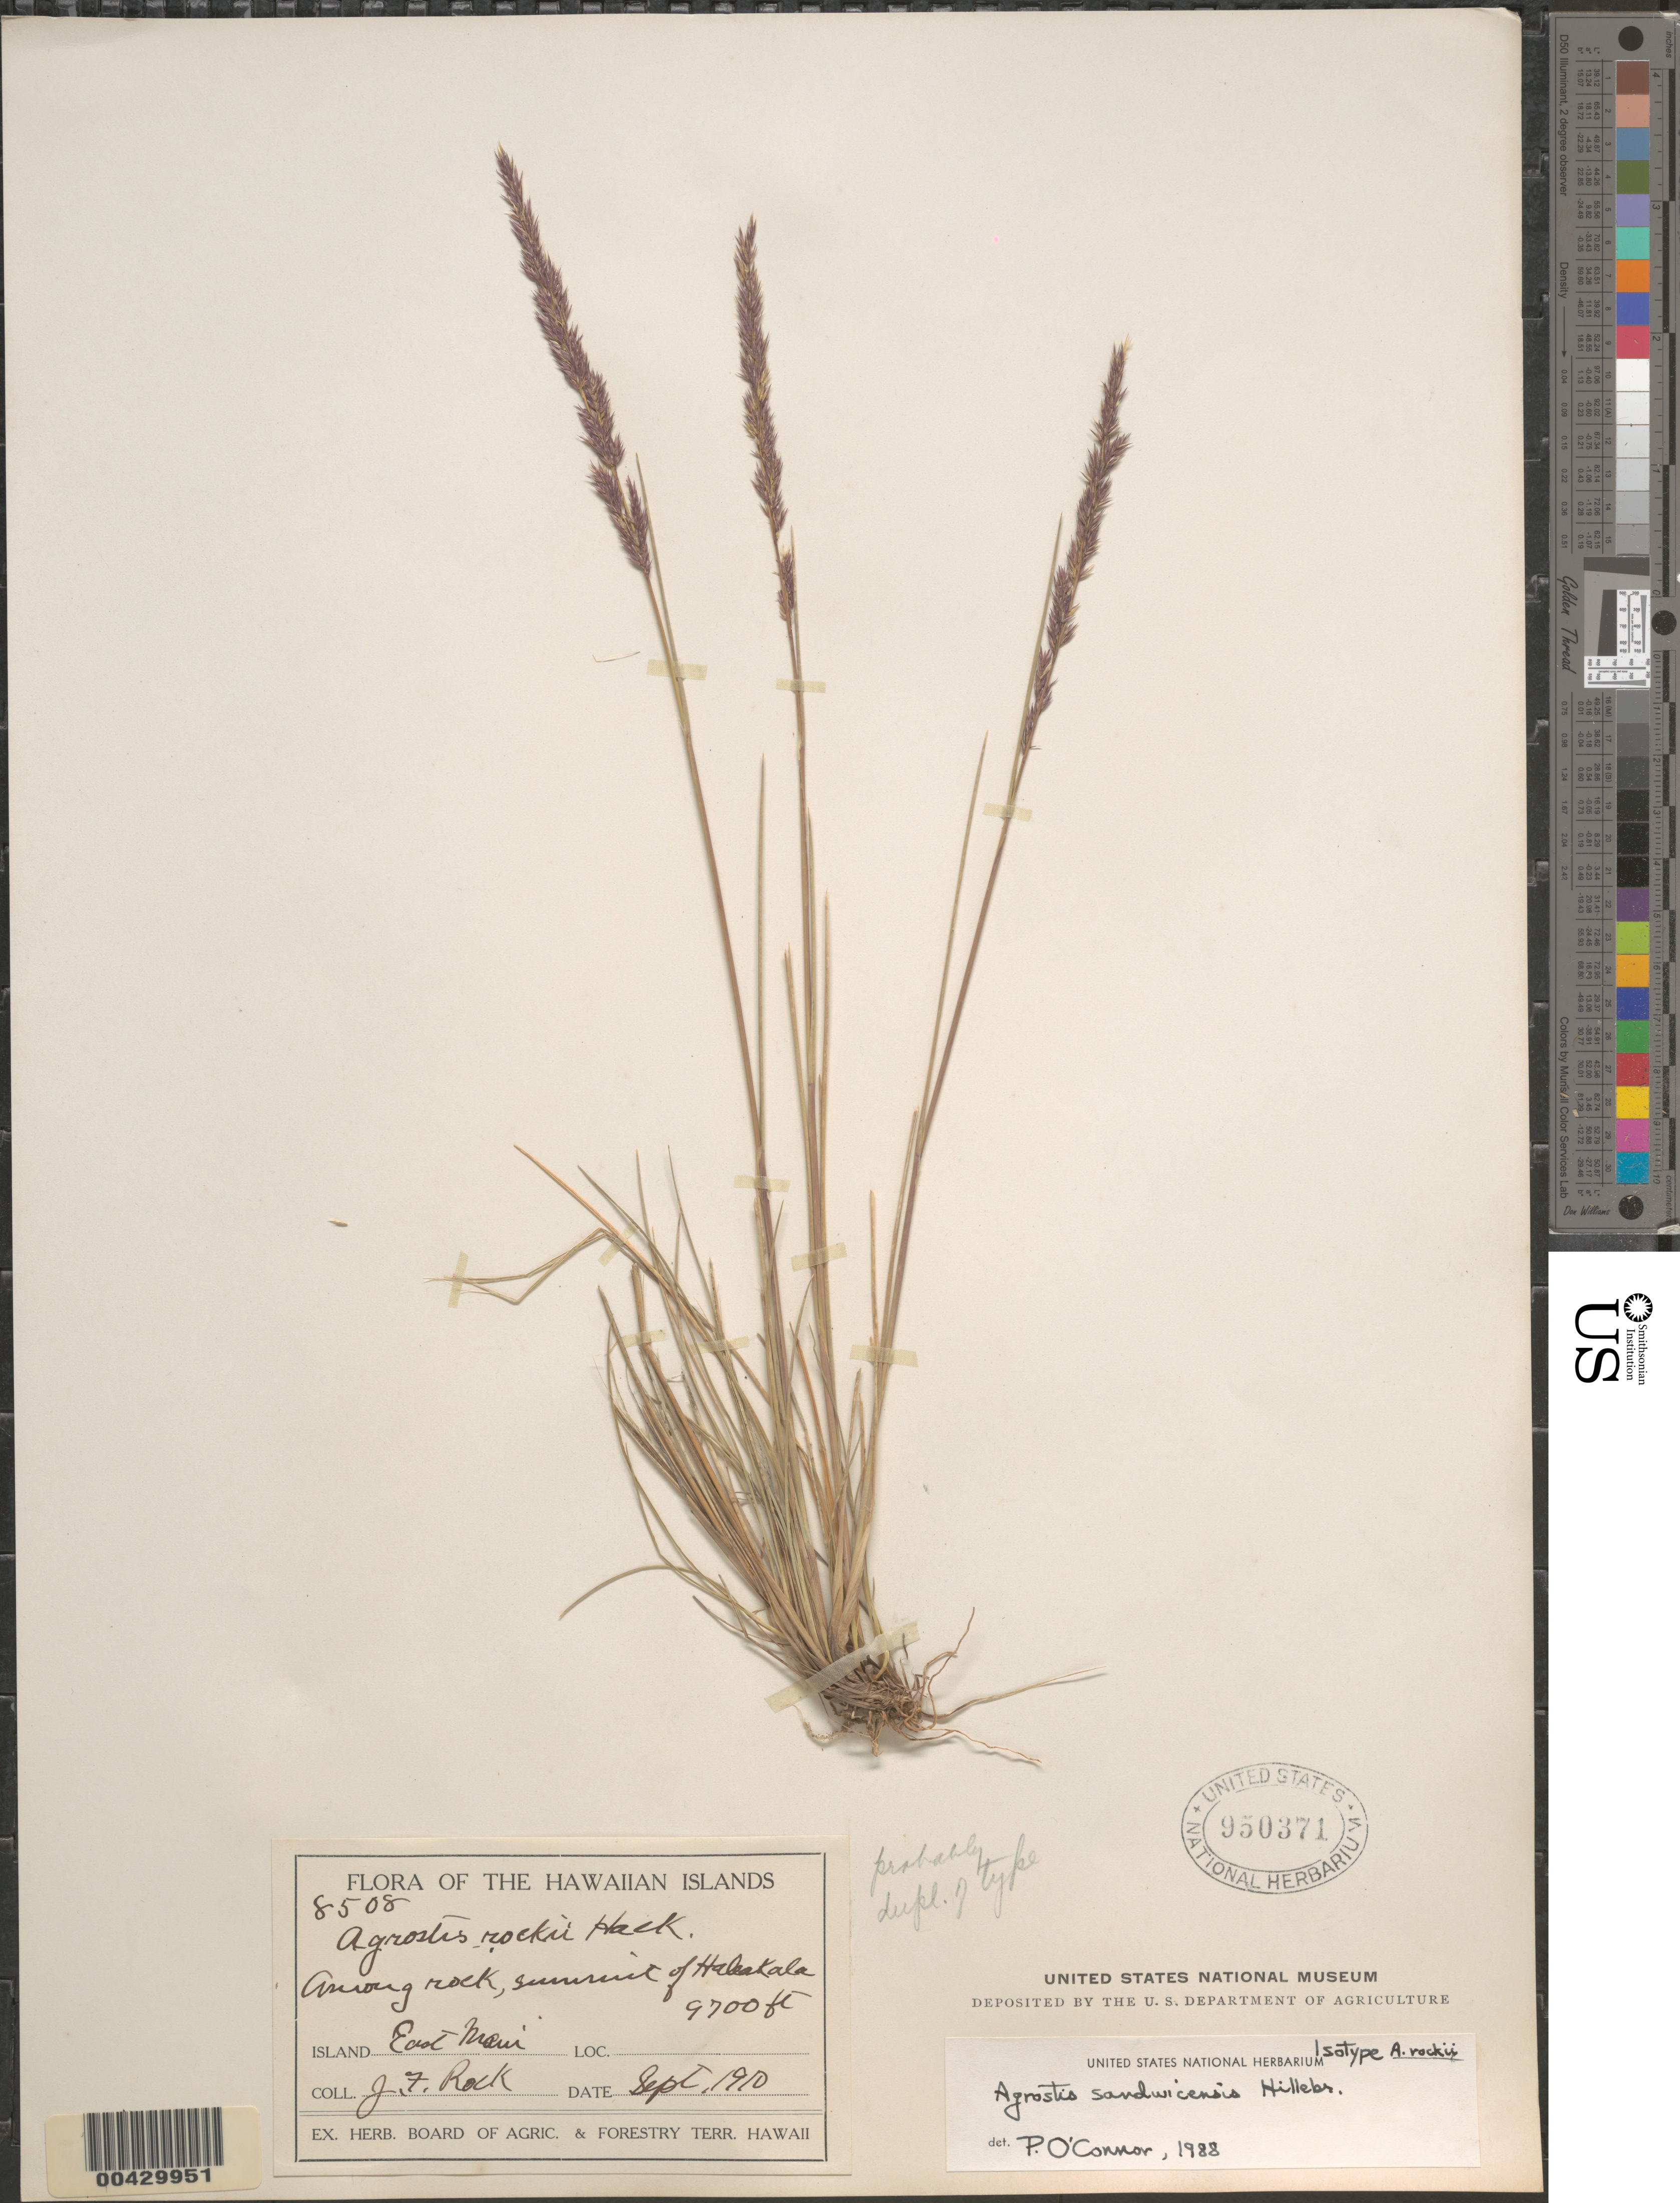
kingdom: Plantae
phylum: Tracheophyta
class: Liliopsida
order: Poales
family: Poaceae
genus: Agrostis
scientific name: Agrostis sandwicensis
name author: Hillebr.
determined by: O'Connor, P. O.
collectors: J. F. Rock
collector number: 8508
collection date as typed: Sep 1910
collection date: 1910-09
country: United States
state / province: Hawaii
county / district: Maui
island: Maui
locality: among rock, summit of Haleakala, East Maui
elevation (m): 2957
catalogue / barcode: US 950371